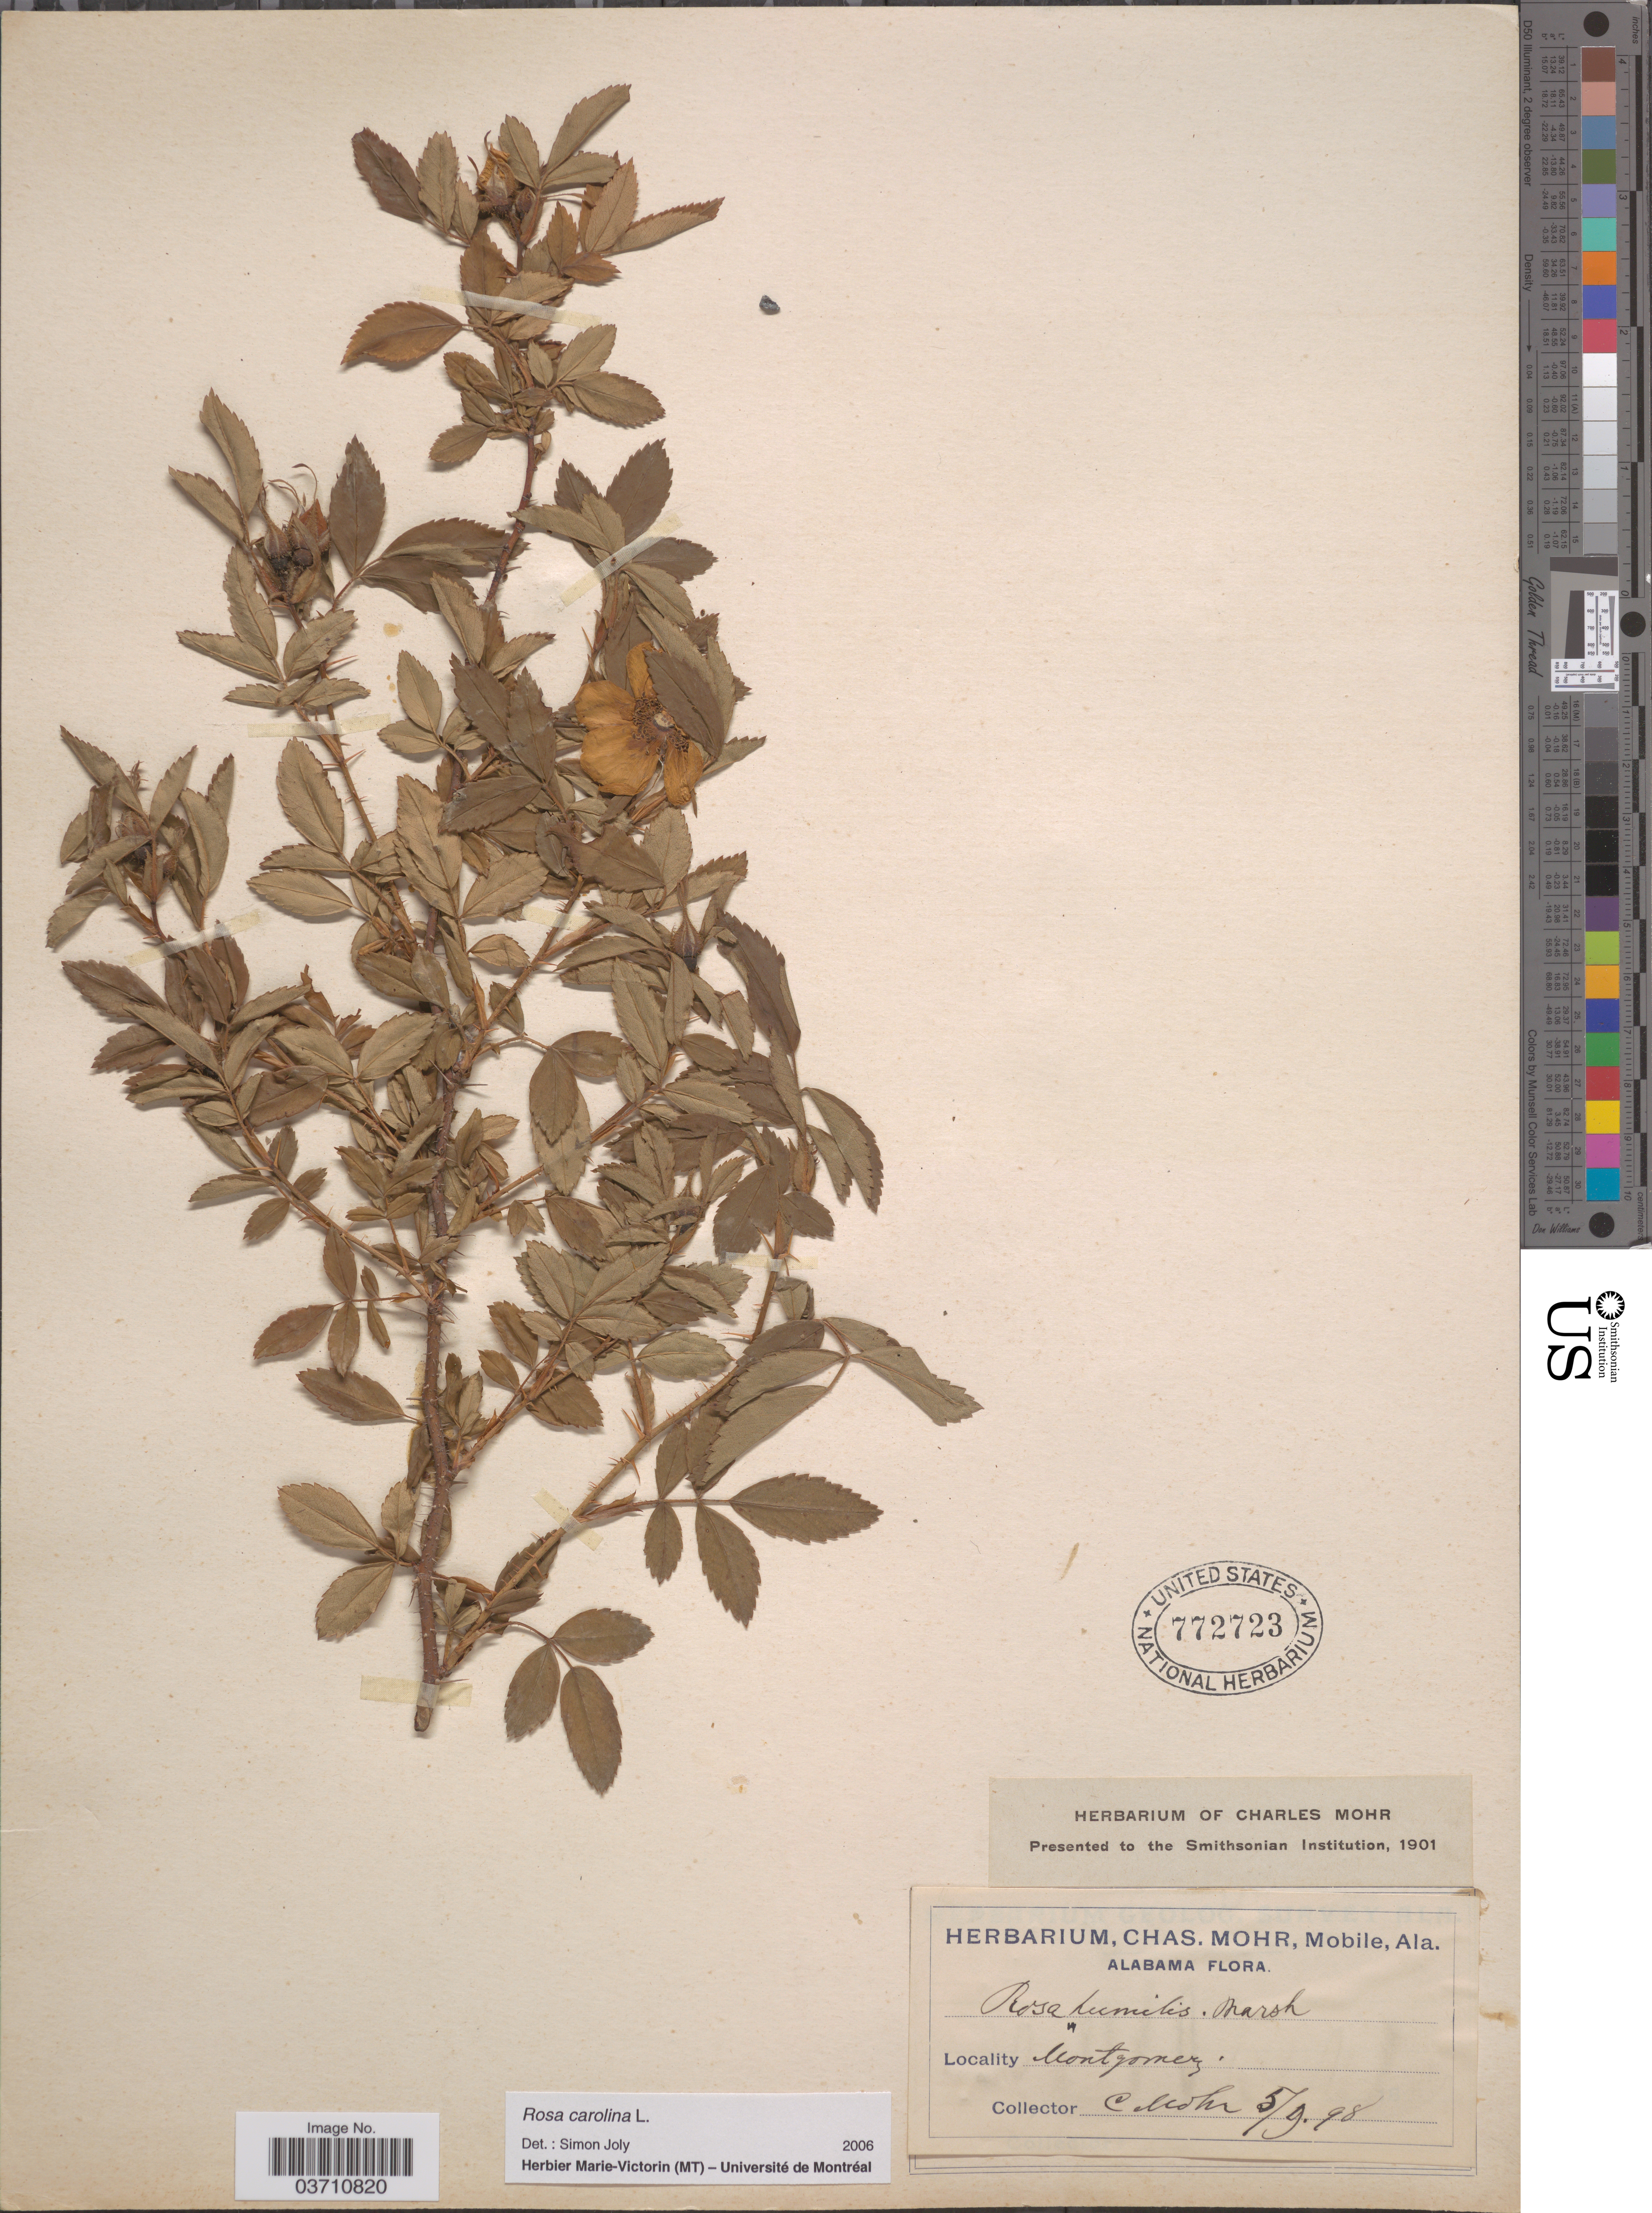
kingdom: Plantae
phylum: Tracheophyta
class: Magnoliopsida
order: Rosales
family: Rosaceae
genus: Rosa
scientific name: Rosa carolina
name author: L.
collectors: Mohr, C. T. (herbarium)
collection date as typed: Transcribed d/m/y: 9/5/98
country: United States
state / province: Alabama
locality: Montgomery.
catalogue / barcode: US 772723